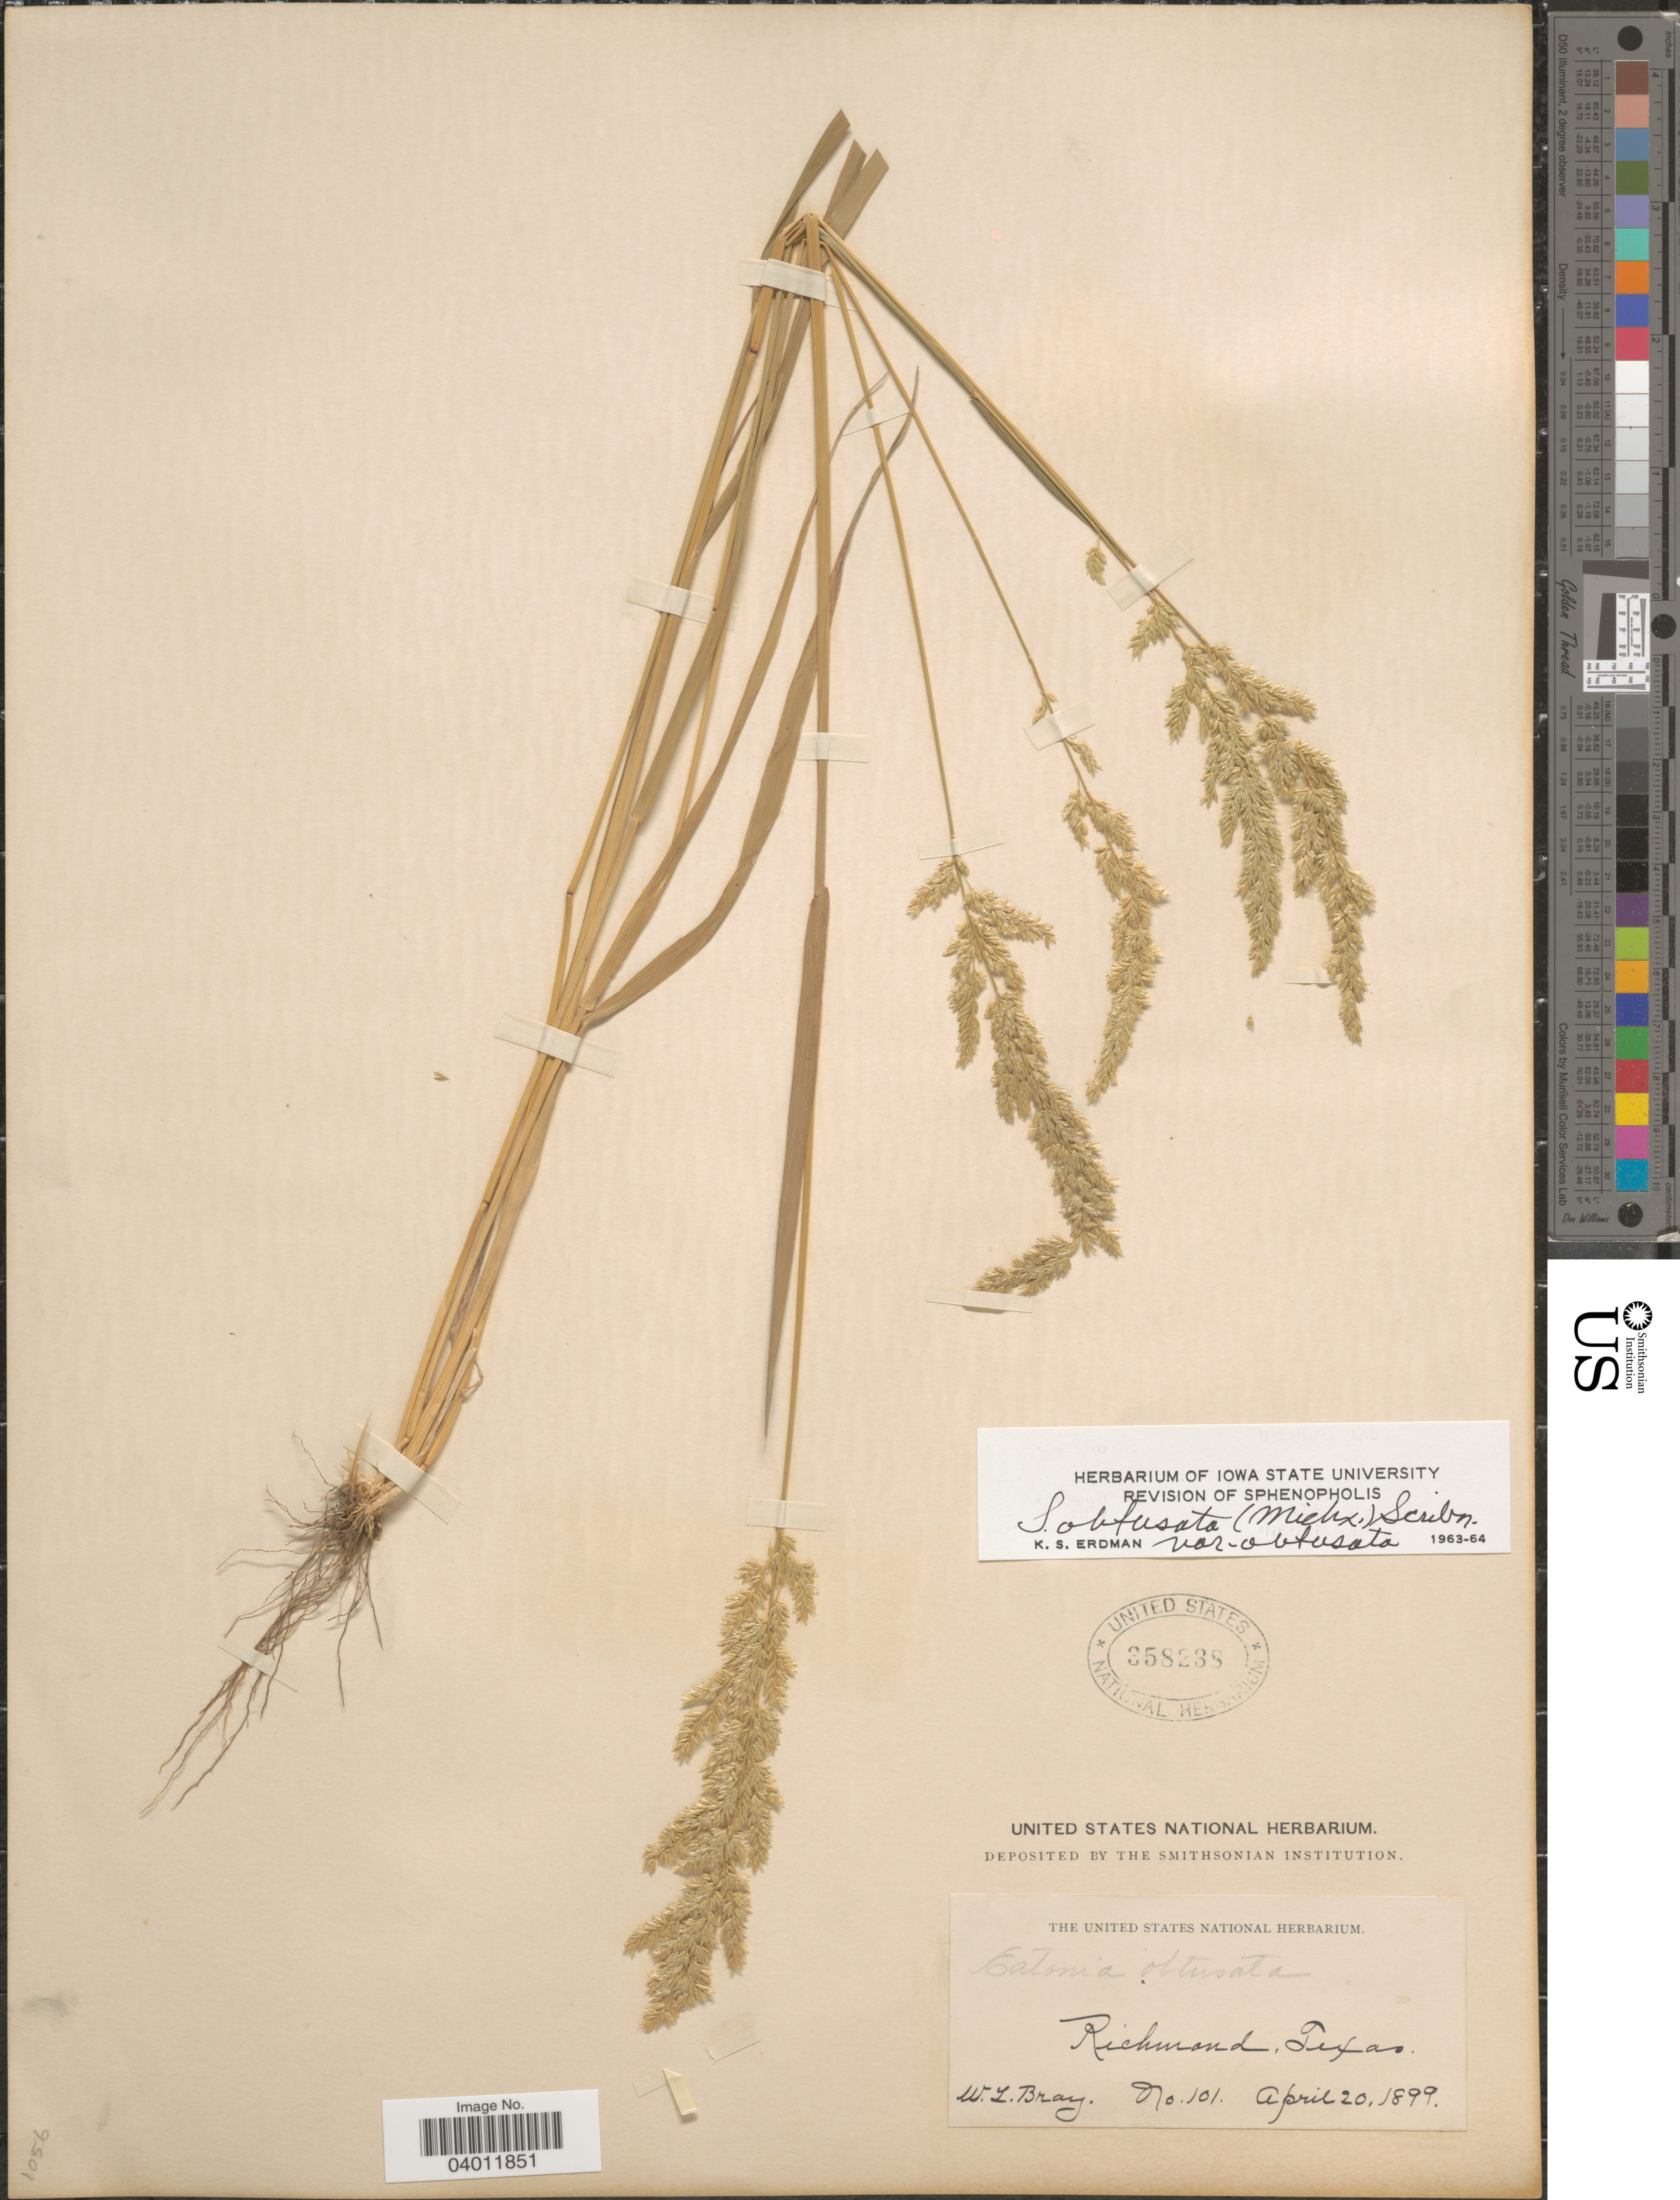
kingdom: Plantae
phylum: Tracheophyta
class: Liliopsida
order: Poales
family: Poaceae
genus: Sphenopholis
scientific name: Sphenopholis obtusata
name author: (Michx.) Scribn.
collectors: W. L. Bray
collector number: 101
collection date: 1899-04-20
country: United States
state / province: Texas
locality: Richmond.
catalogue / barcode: US 358238